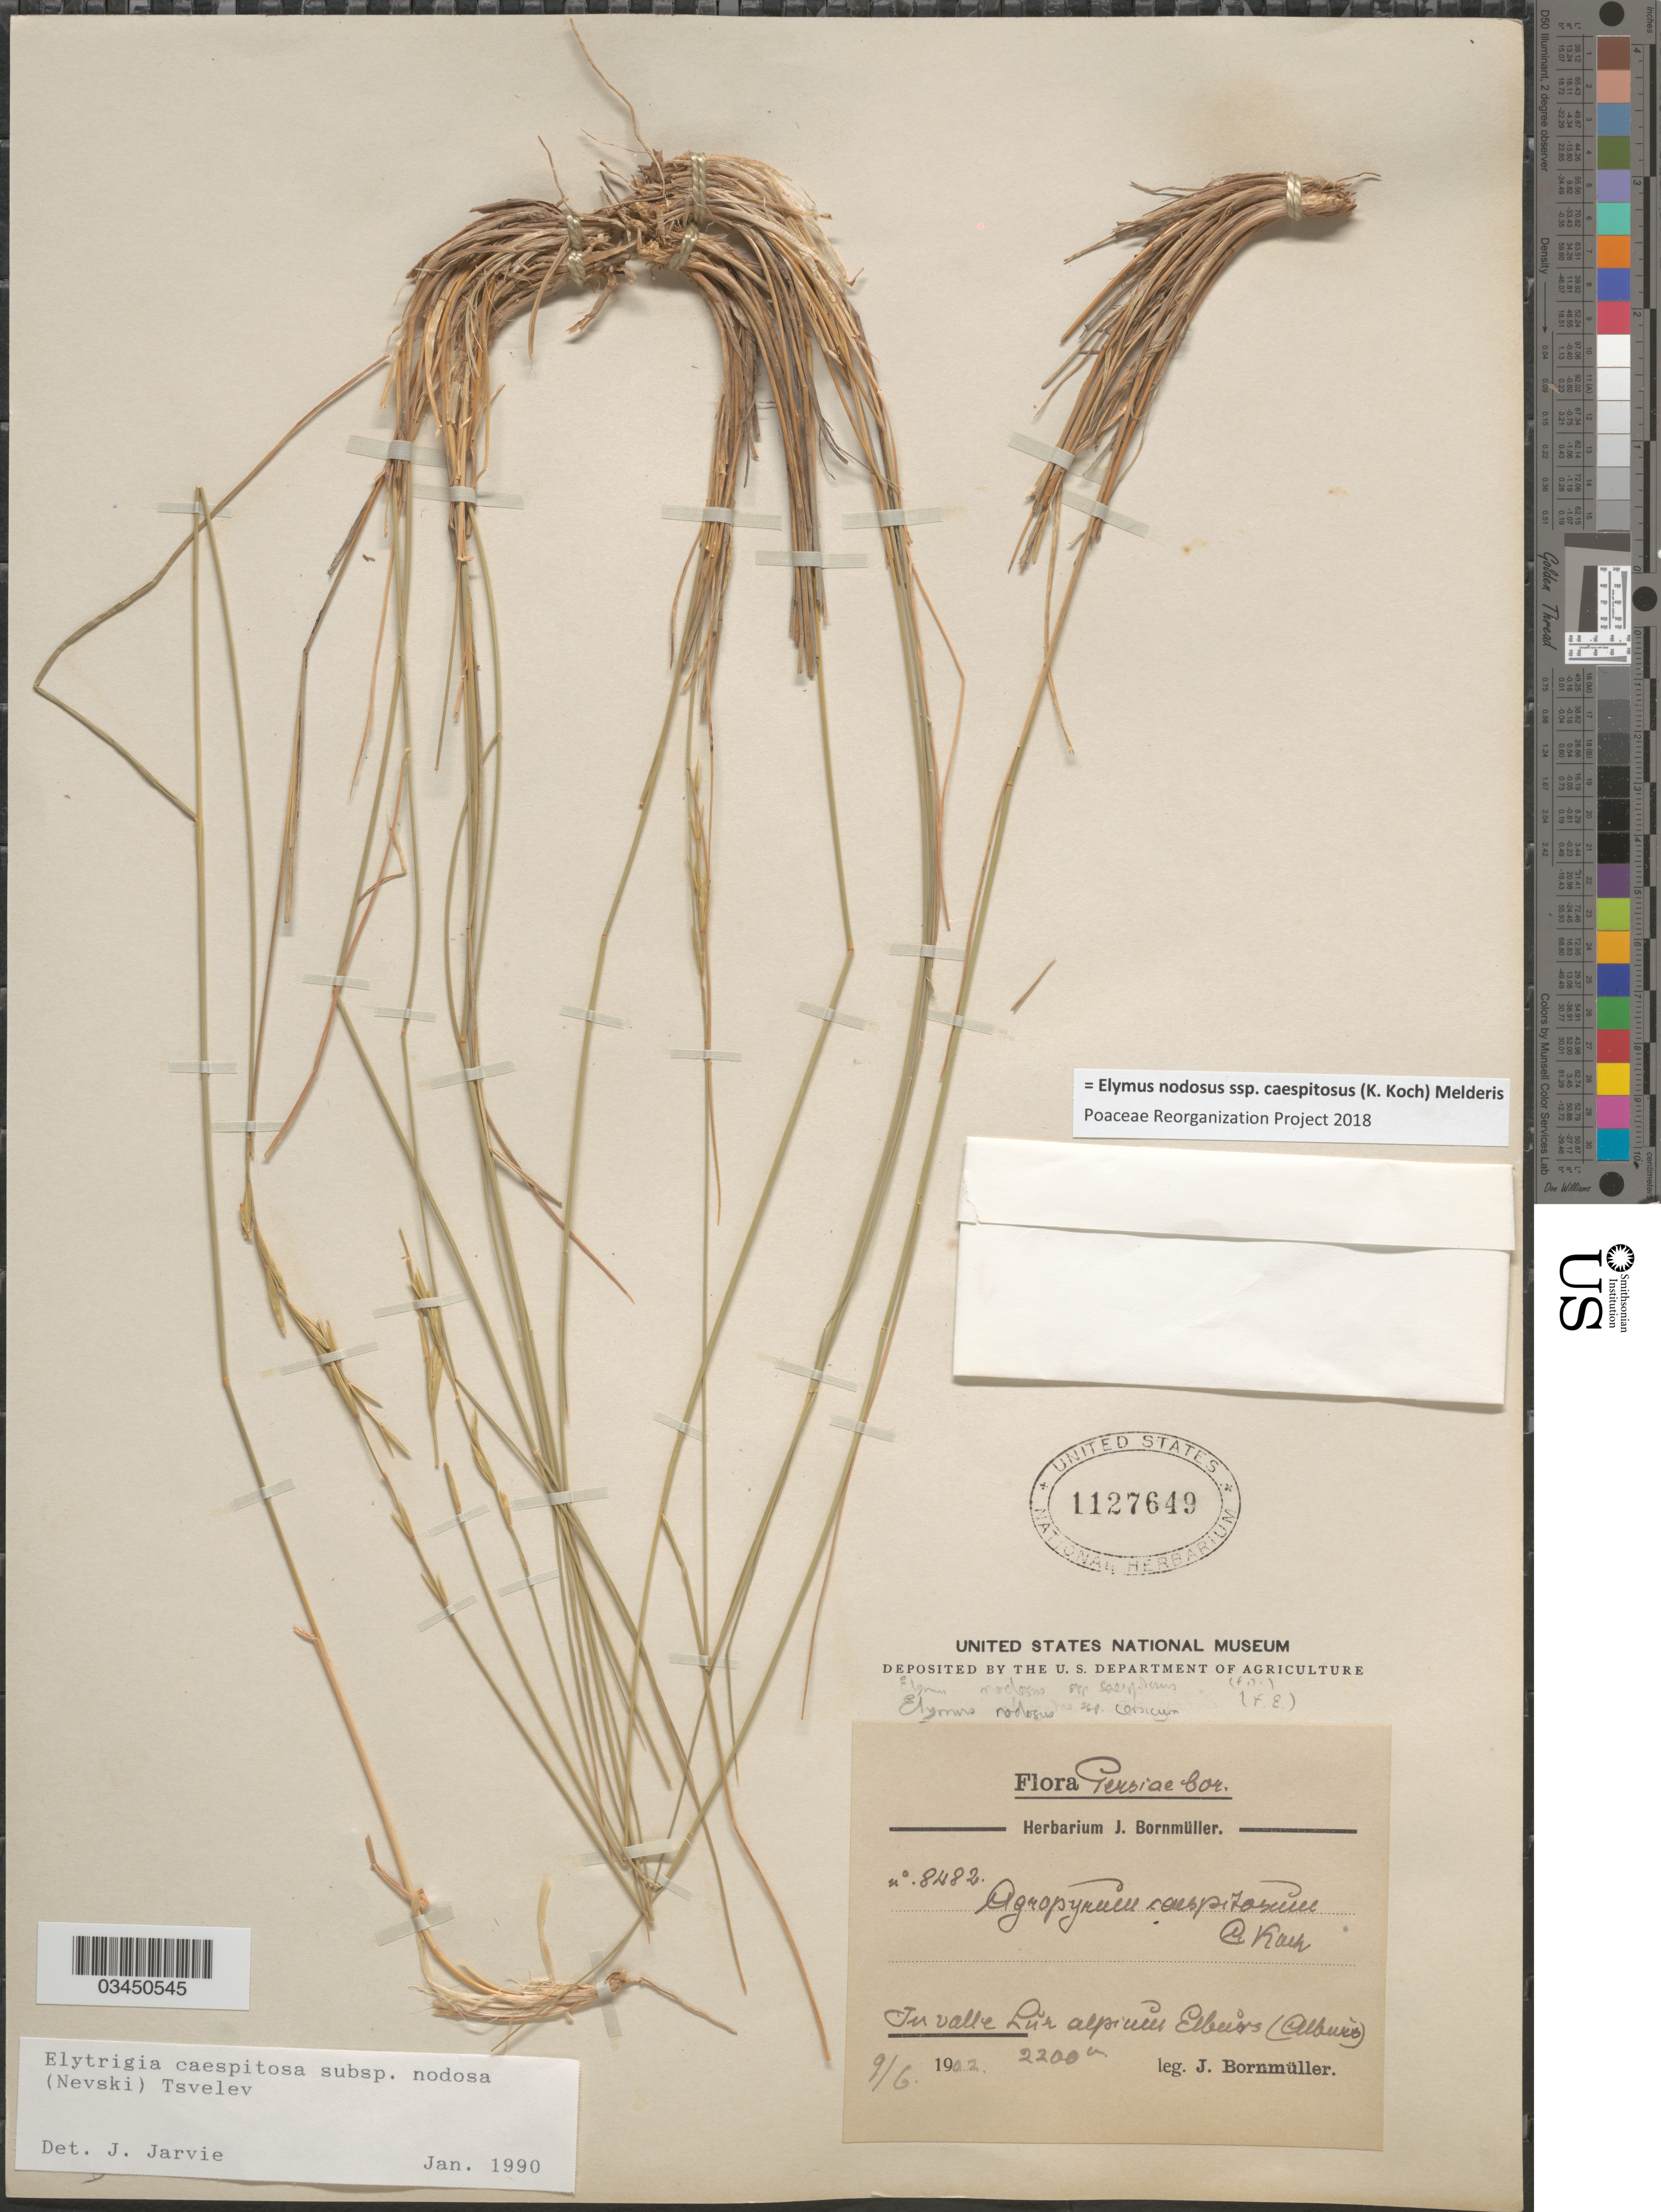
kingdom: Plantae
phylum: Tracheophyta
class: Liliopsida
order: Poales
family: Poaceae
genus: Elymus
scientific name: Elymus nodosus subsp. caespitosus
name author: (K. Koch) Melderis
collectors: J. Bornmüller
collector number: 8482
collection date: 1902-06-09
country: Iran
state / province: Alborz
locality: Persiae bor. In valle Lŭr alpinŭs Elburs (Alburs).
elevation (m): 2200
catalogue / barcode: US 1127649